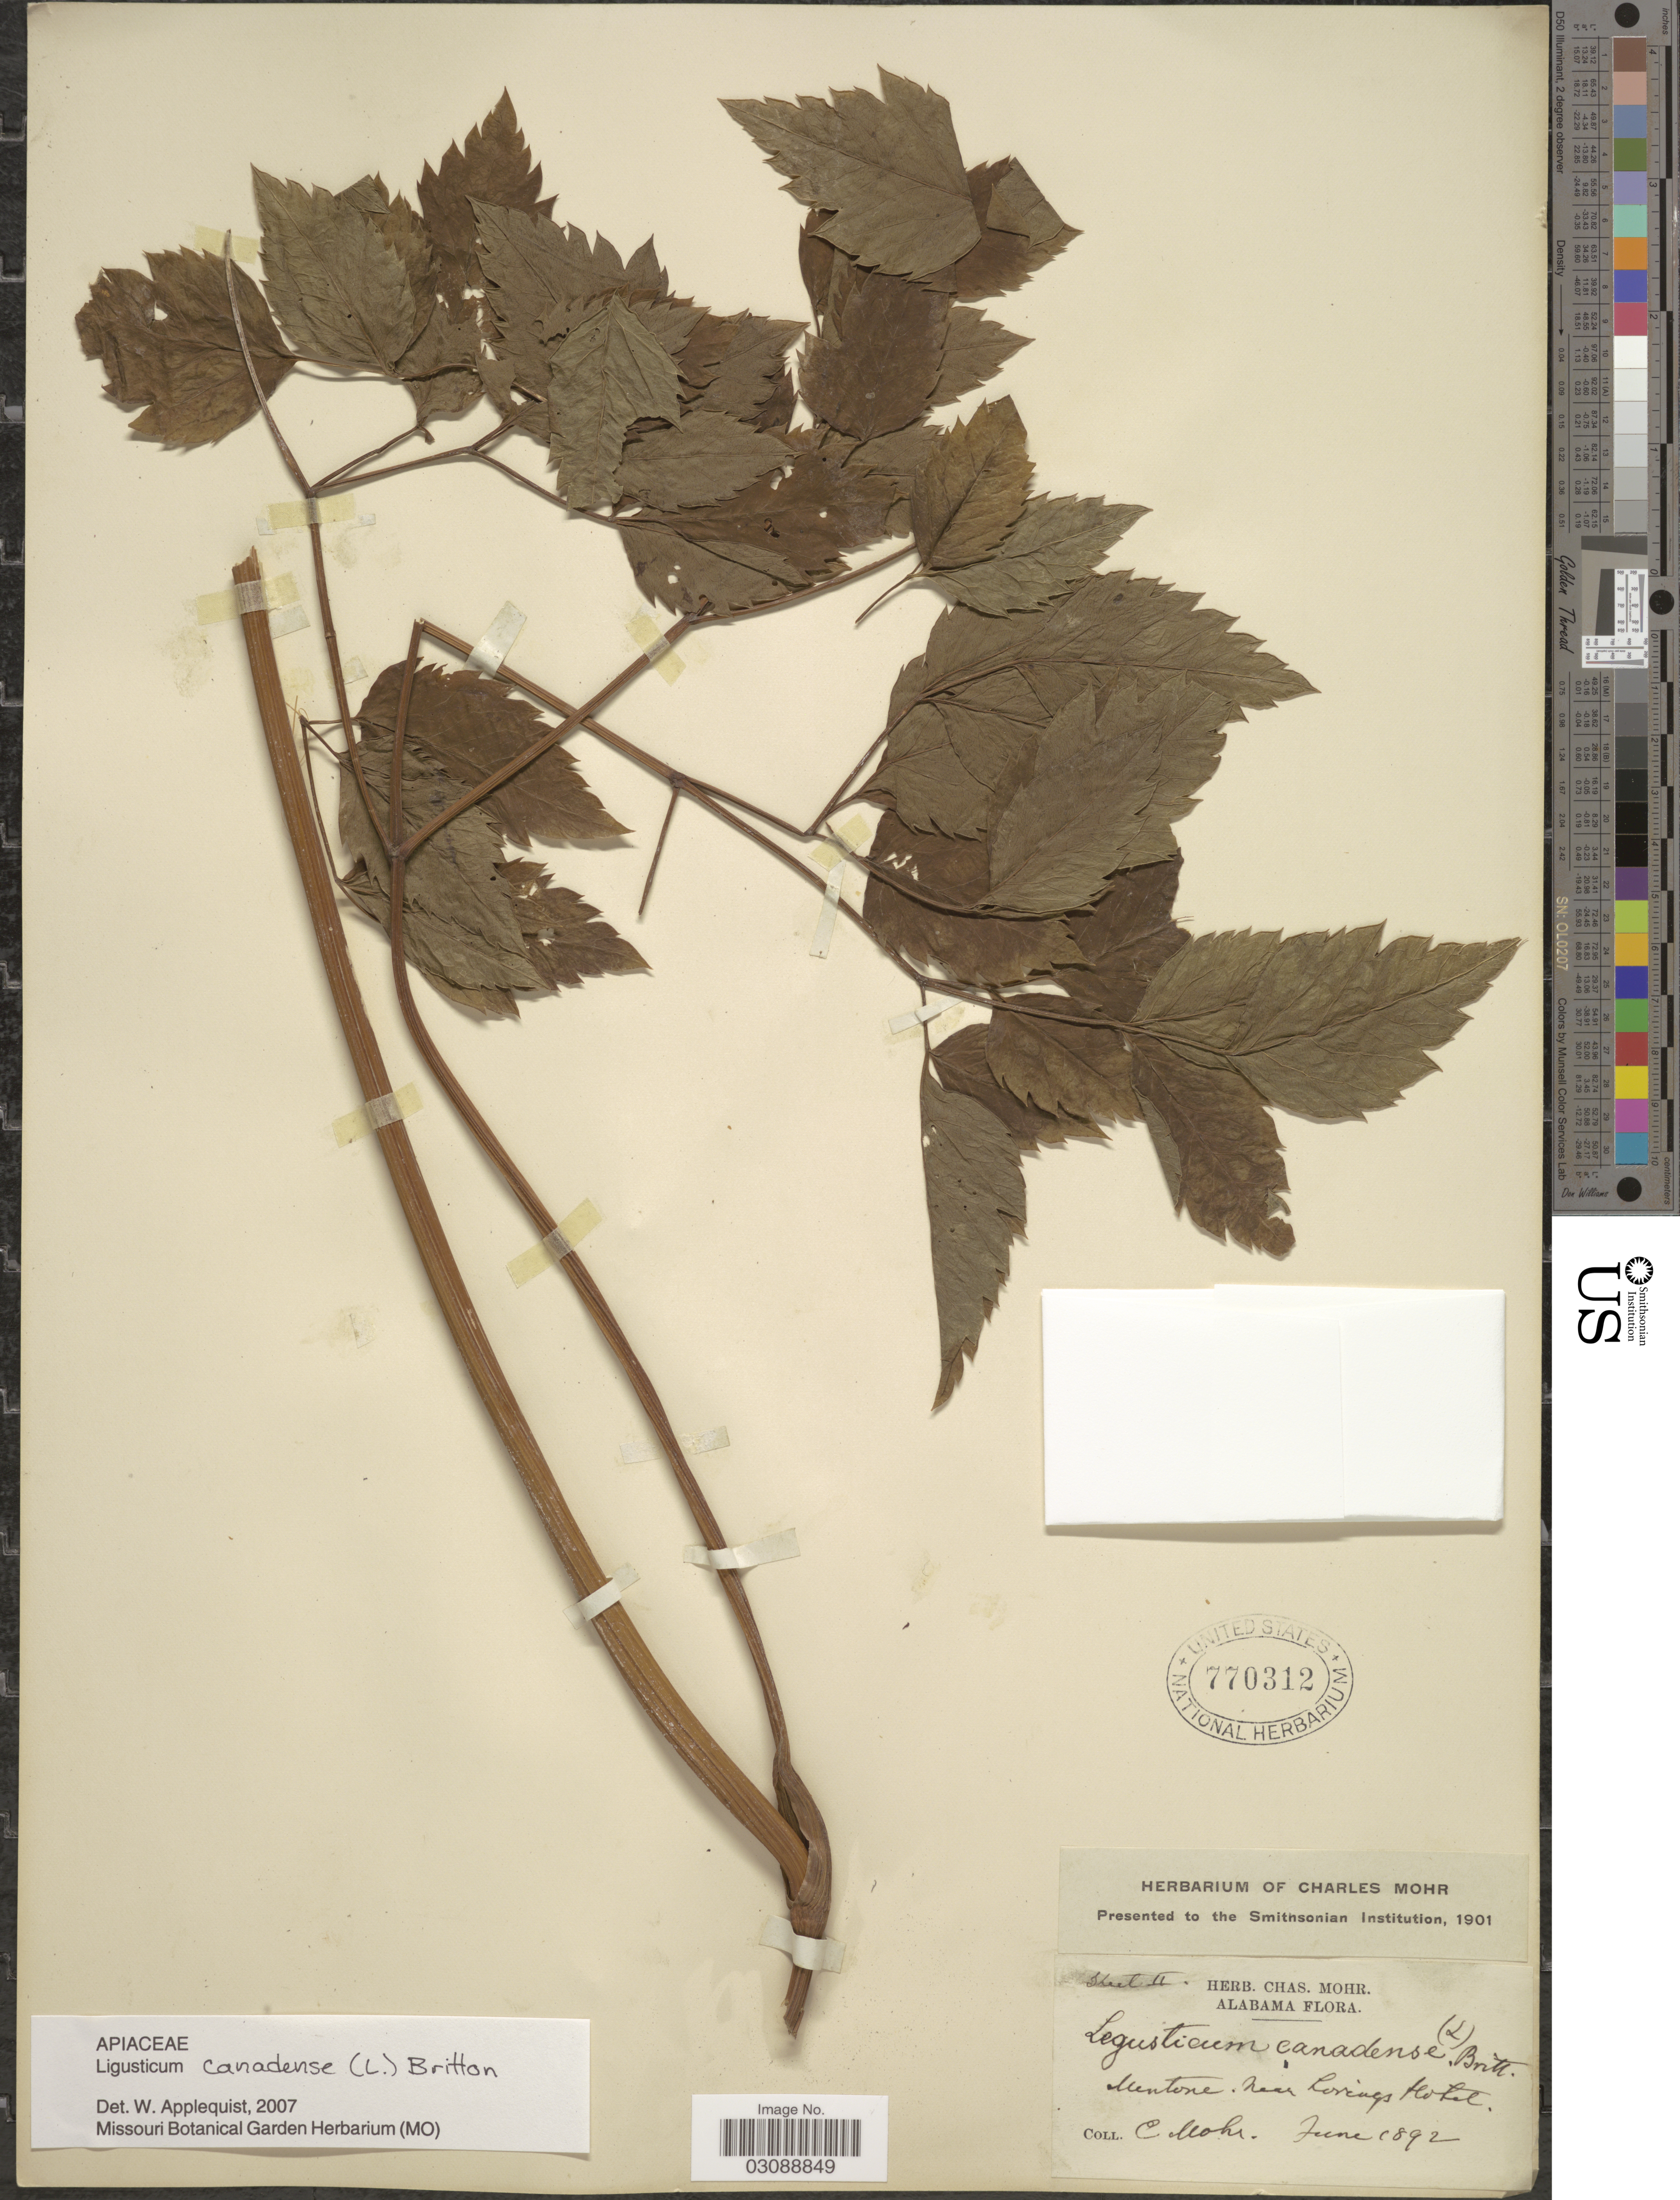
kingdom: Plantae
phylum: Tracheophyta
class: Magnoliopsida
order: Apiales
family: Apiaceae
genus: Ligusticum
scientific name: Ligusticum canadense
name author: (L.) Britton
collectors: Mohr, C. T. (herbarium)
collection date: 1892-06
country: United States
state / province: Alabama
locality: Mentone, near Lorings Hotel.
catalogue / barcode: US 770312